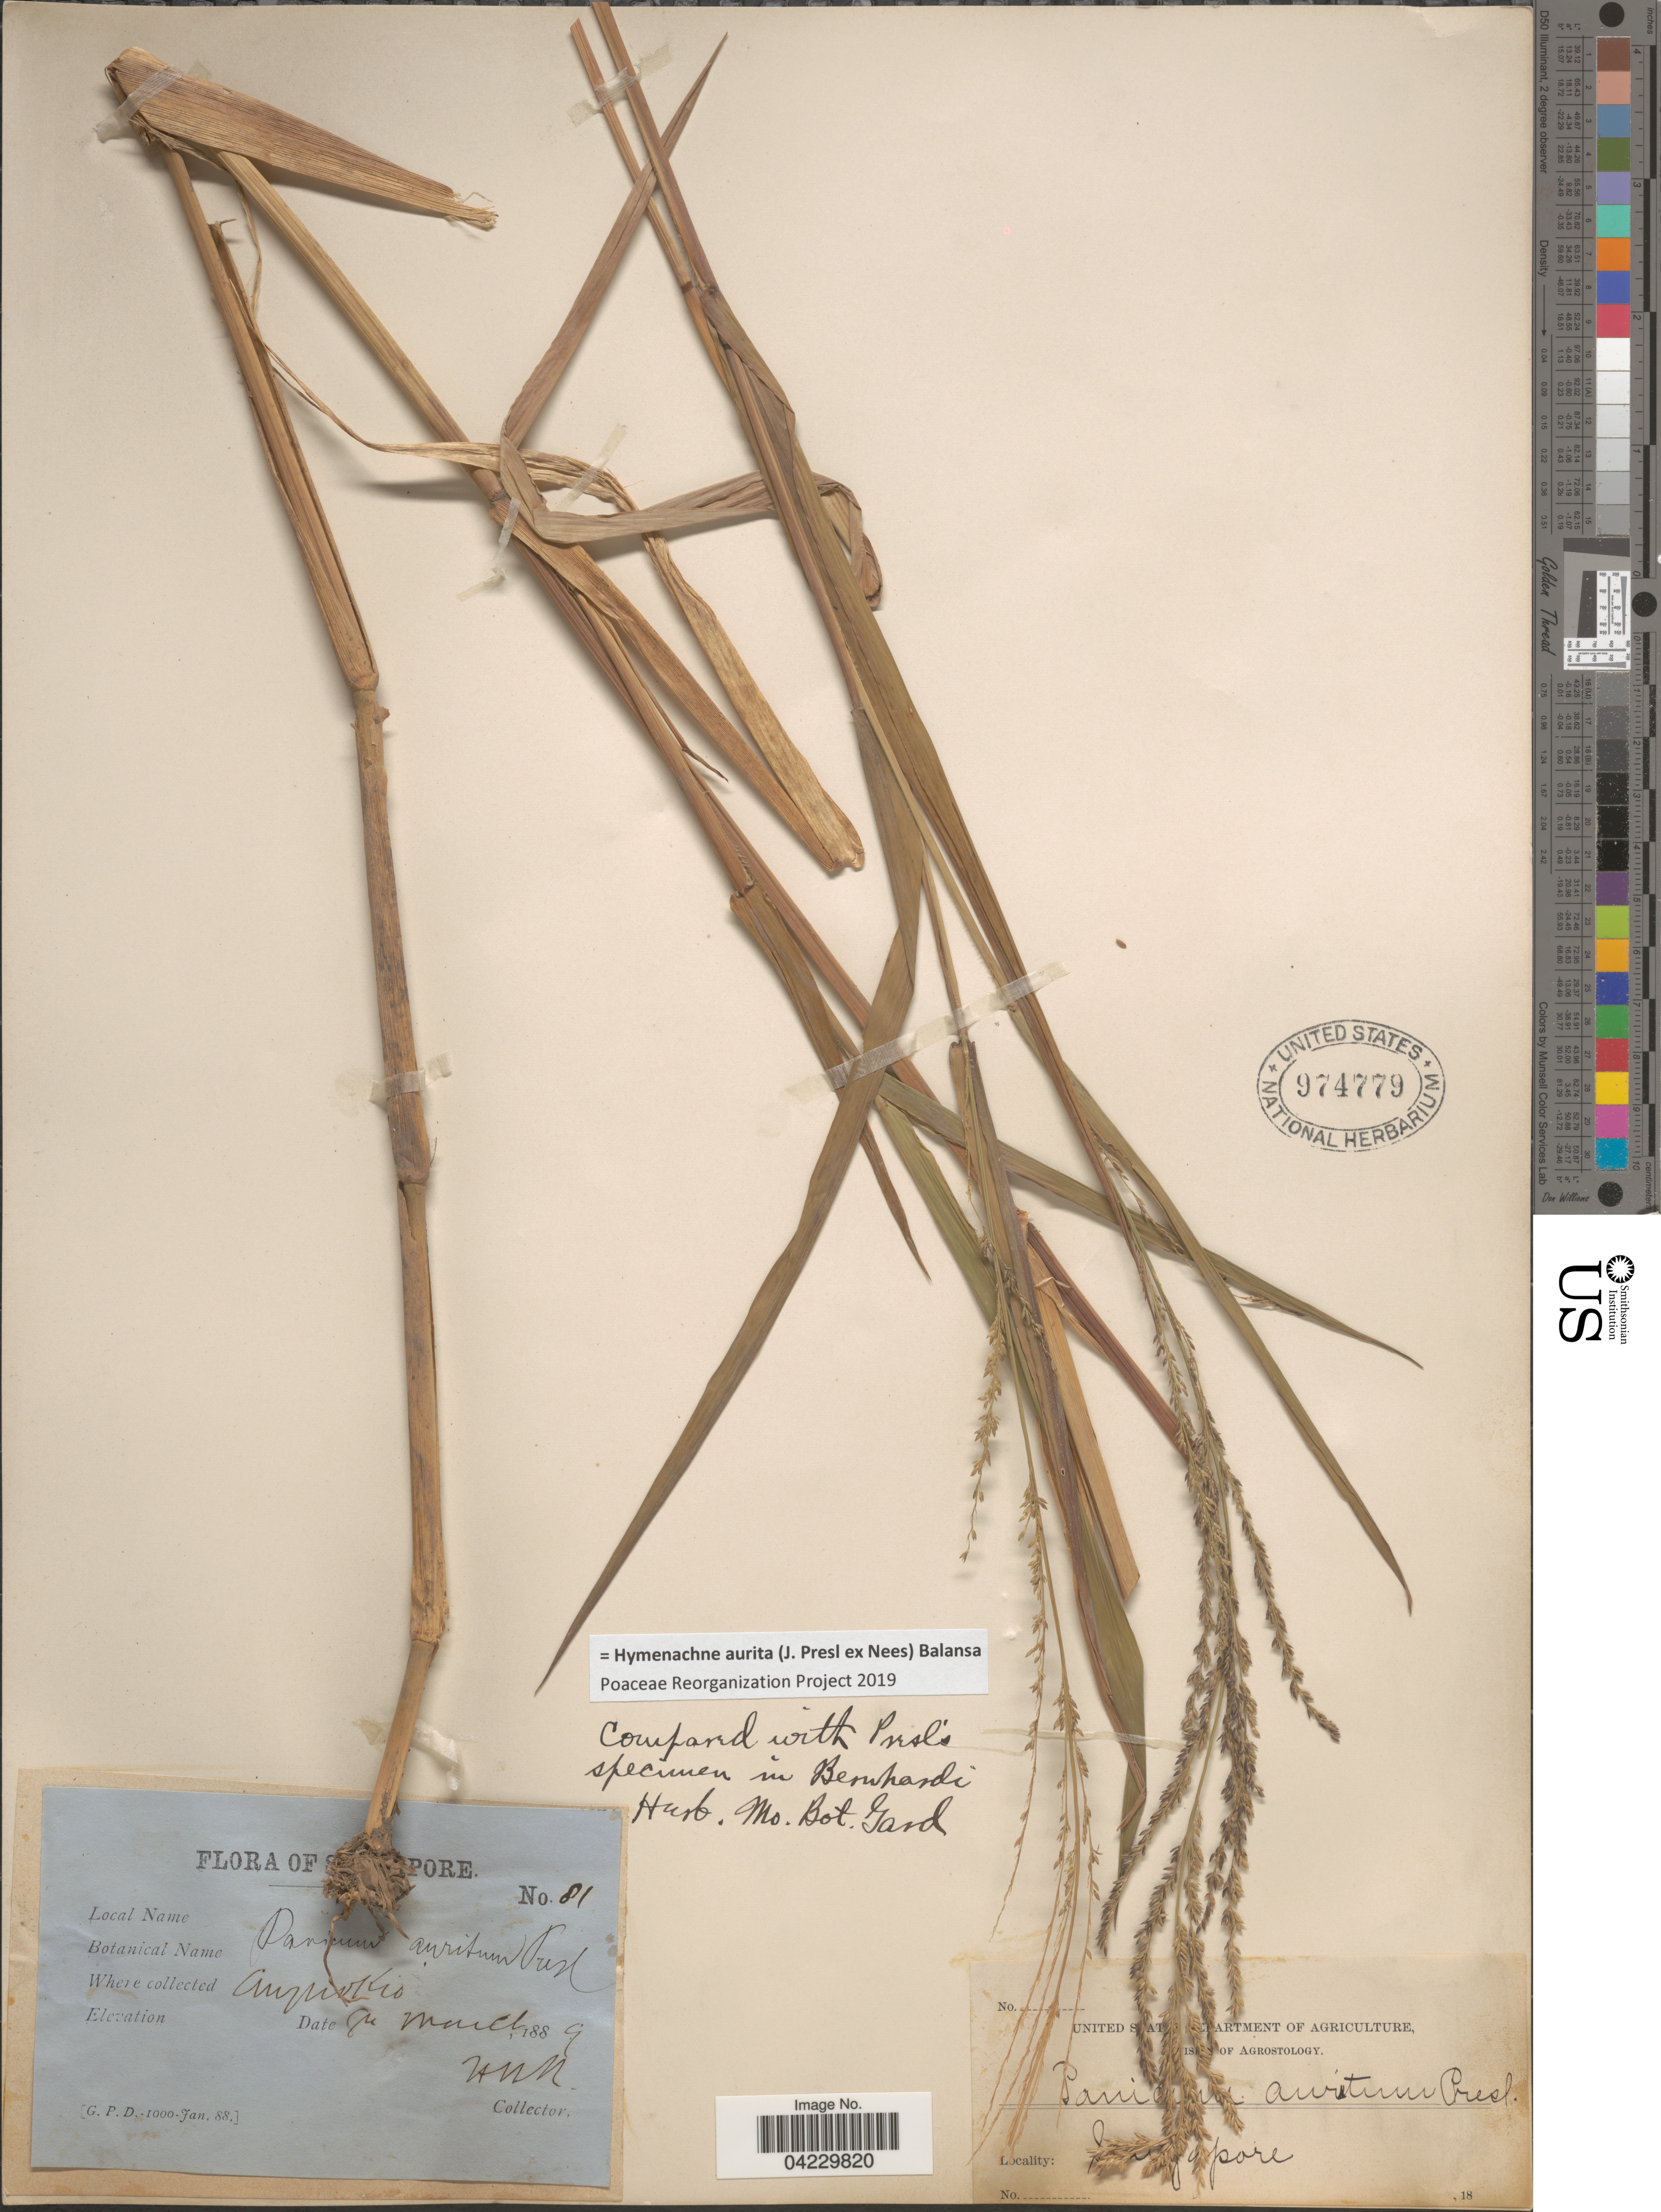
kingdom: Plantae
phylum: Tracheophyta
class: Liliopsida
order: Poales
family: Poaceae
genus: Hymenachne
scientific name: Hymenachne aurita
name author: (J. Presl ex Nees) Balansa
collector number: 81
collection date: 1889-03-08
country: Singapore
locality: [illegible text]pore. Ampioko.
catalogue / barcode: US 974779